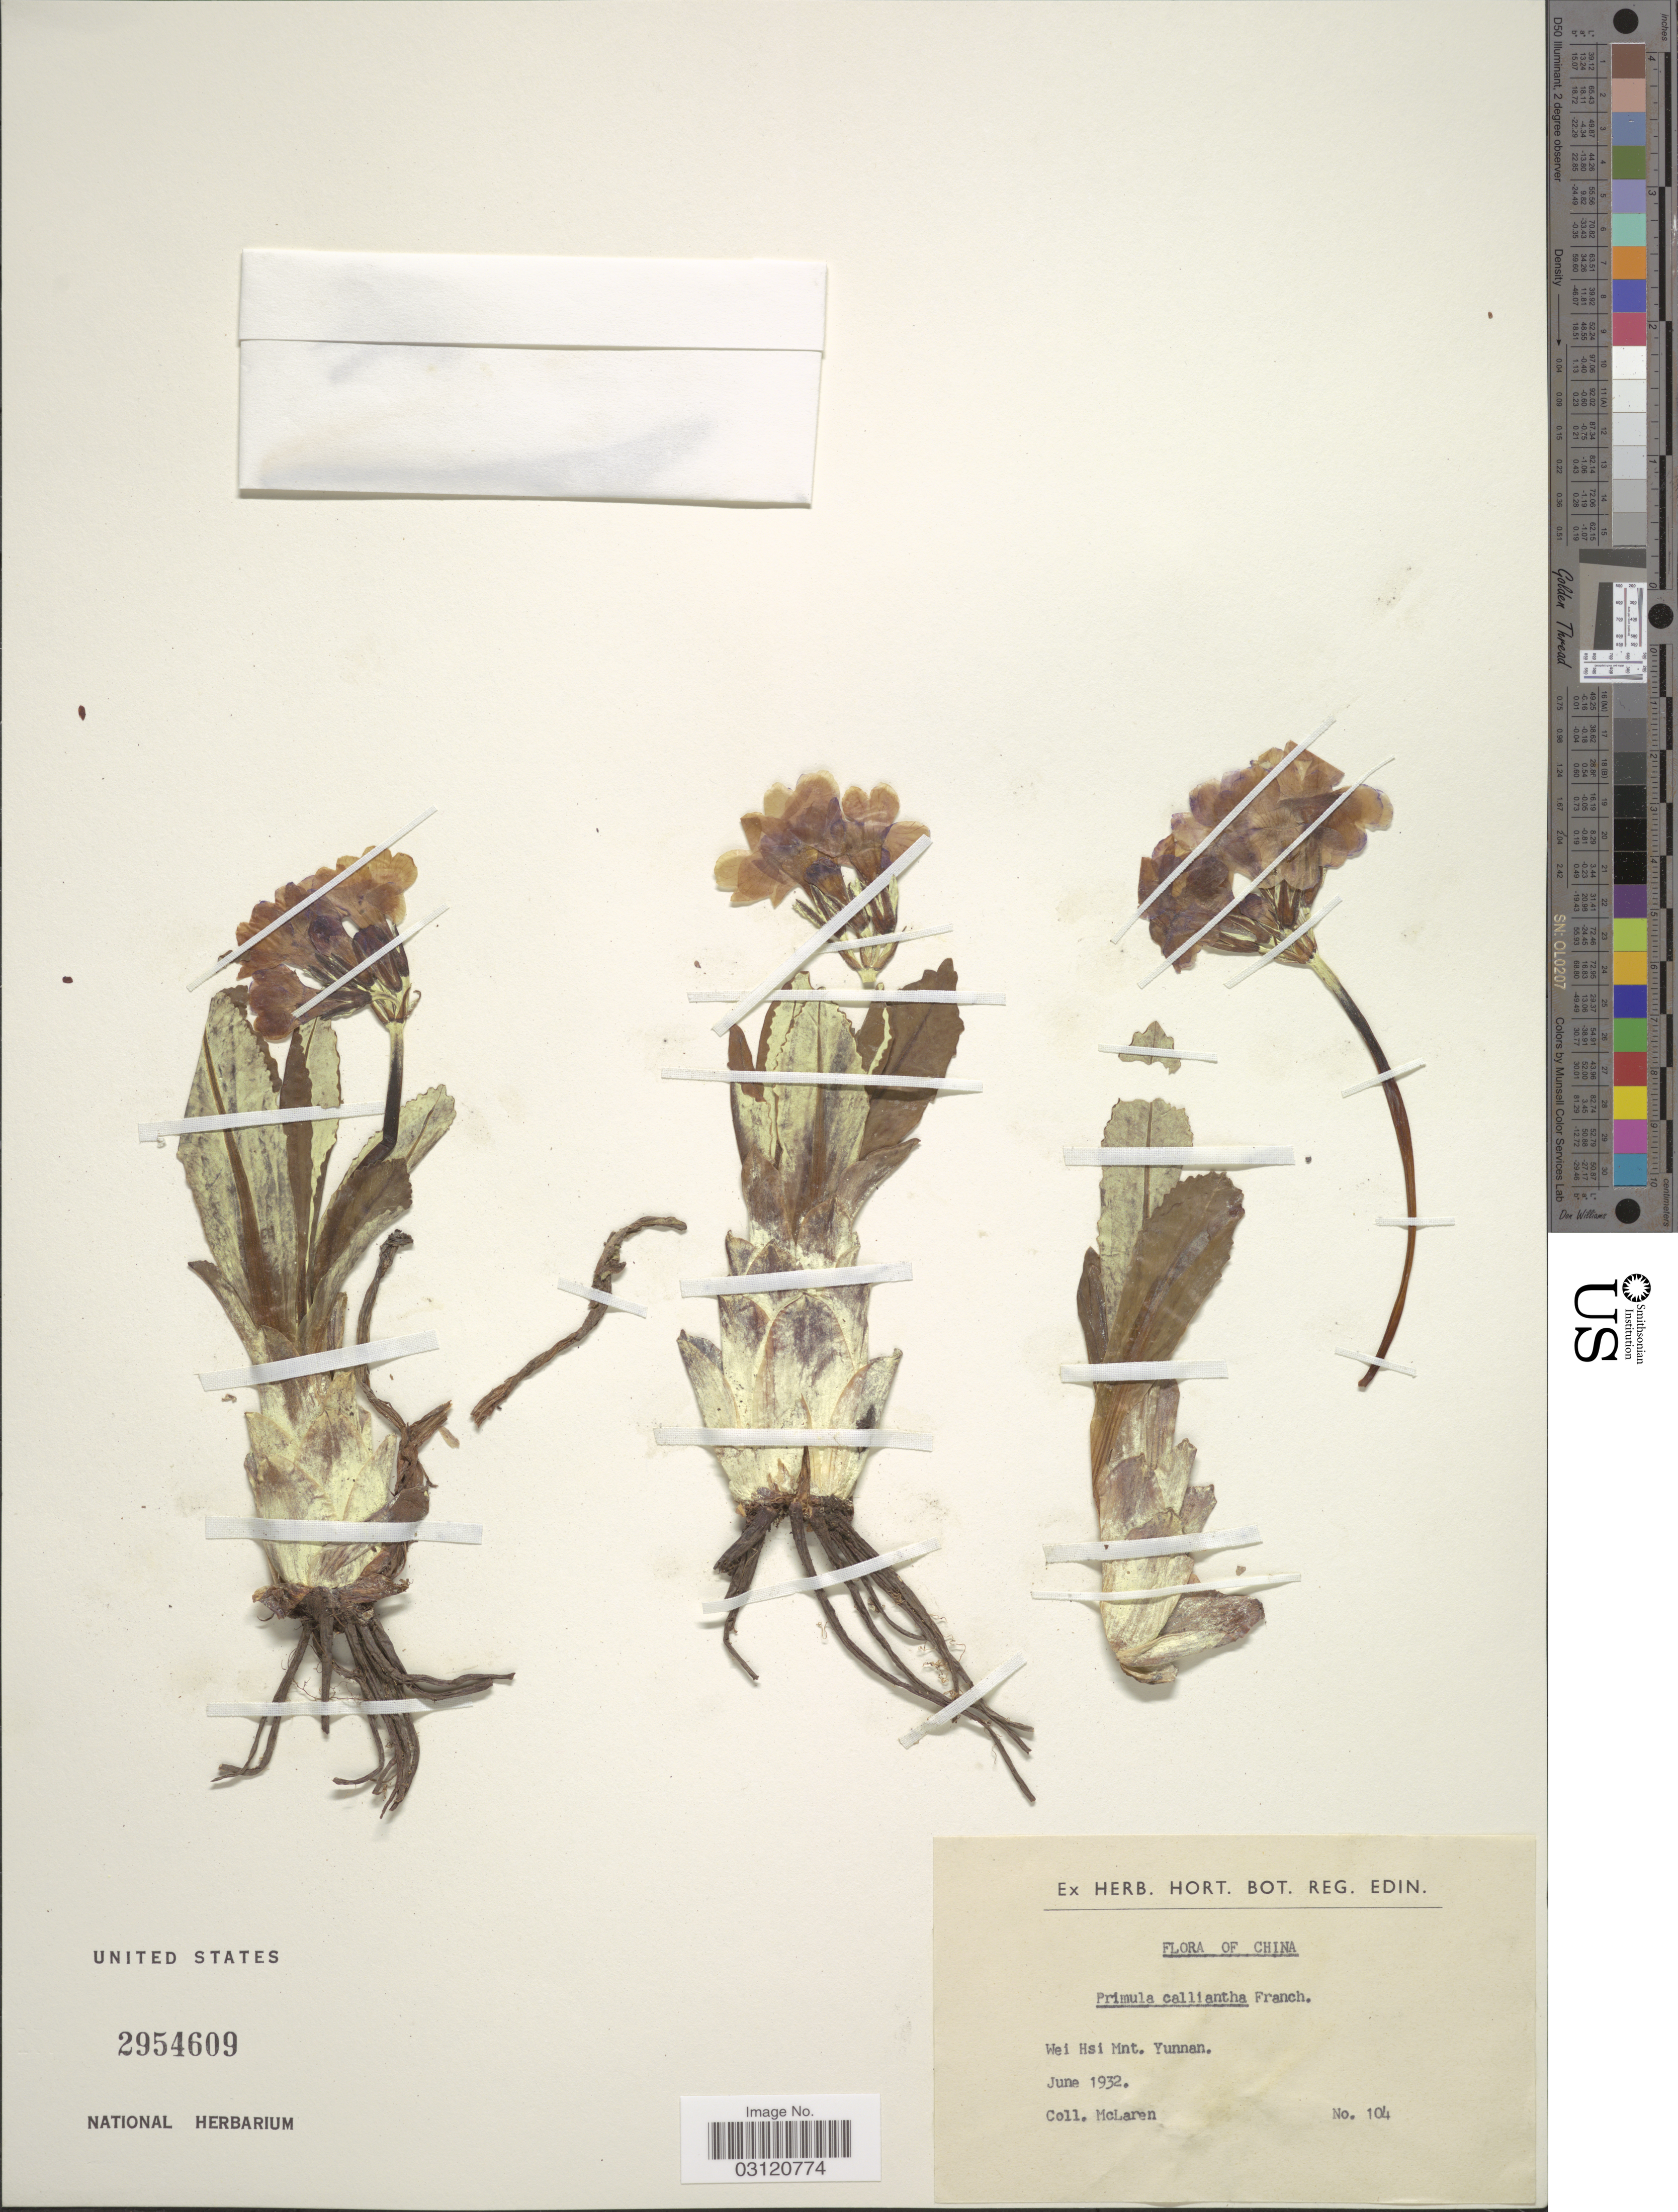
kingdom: Plantae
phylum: Tracheophyta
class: Magnoliopsida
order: Ericales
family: Primulaceae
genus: Primula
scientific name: Primula calliantha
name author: Franch.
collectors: McLaren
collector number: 104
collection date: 1932-06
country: China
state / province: Yunnan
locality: Wei Hsi Mnt.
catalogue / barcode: US 2954609